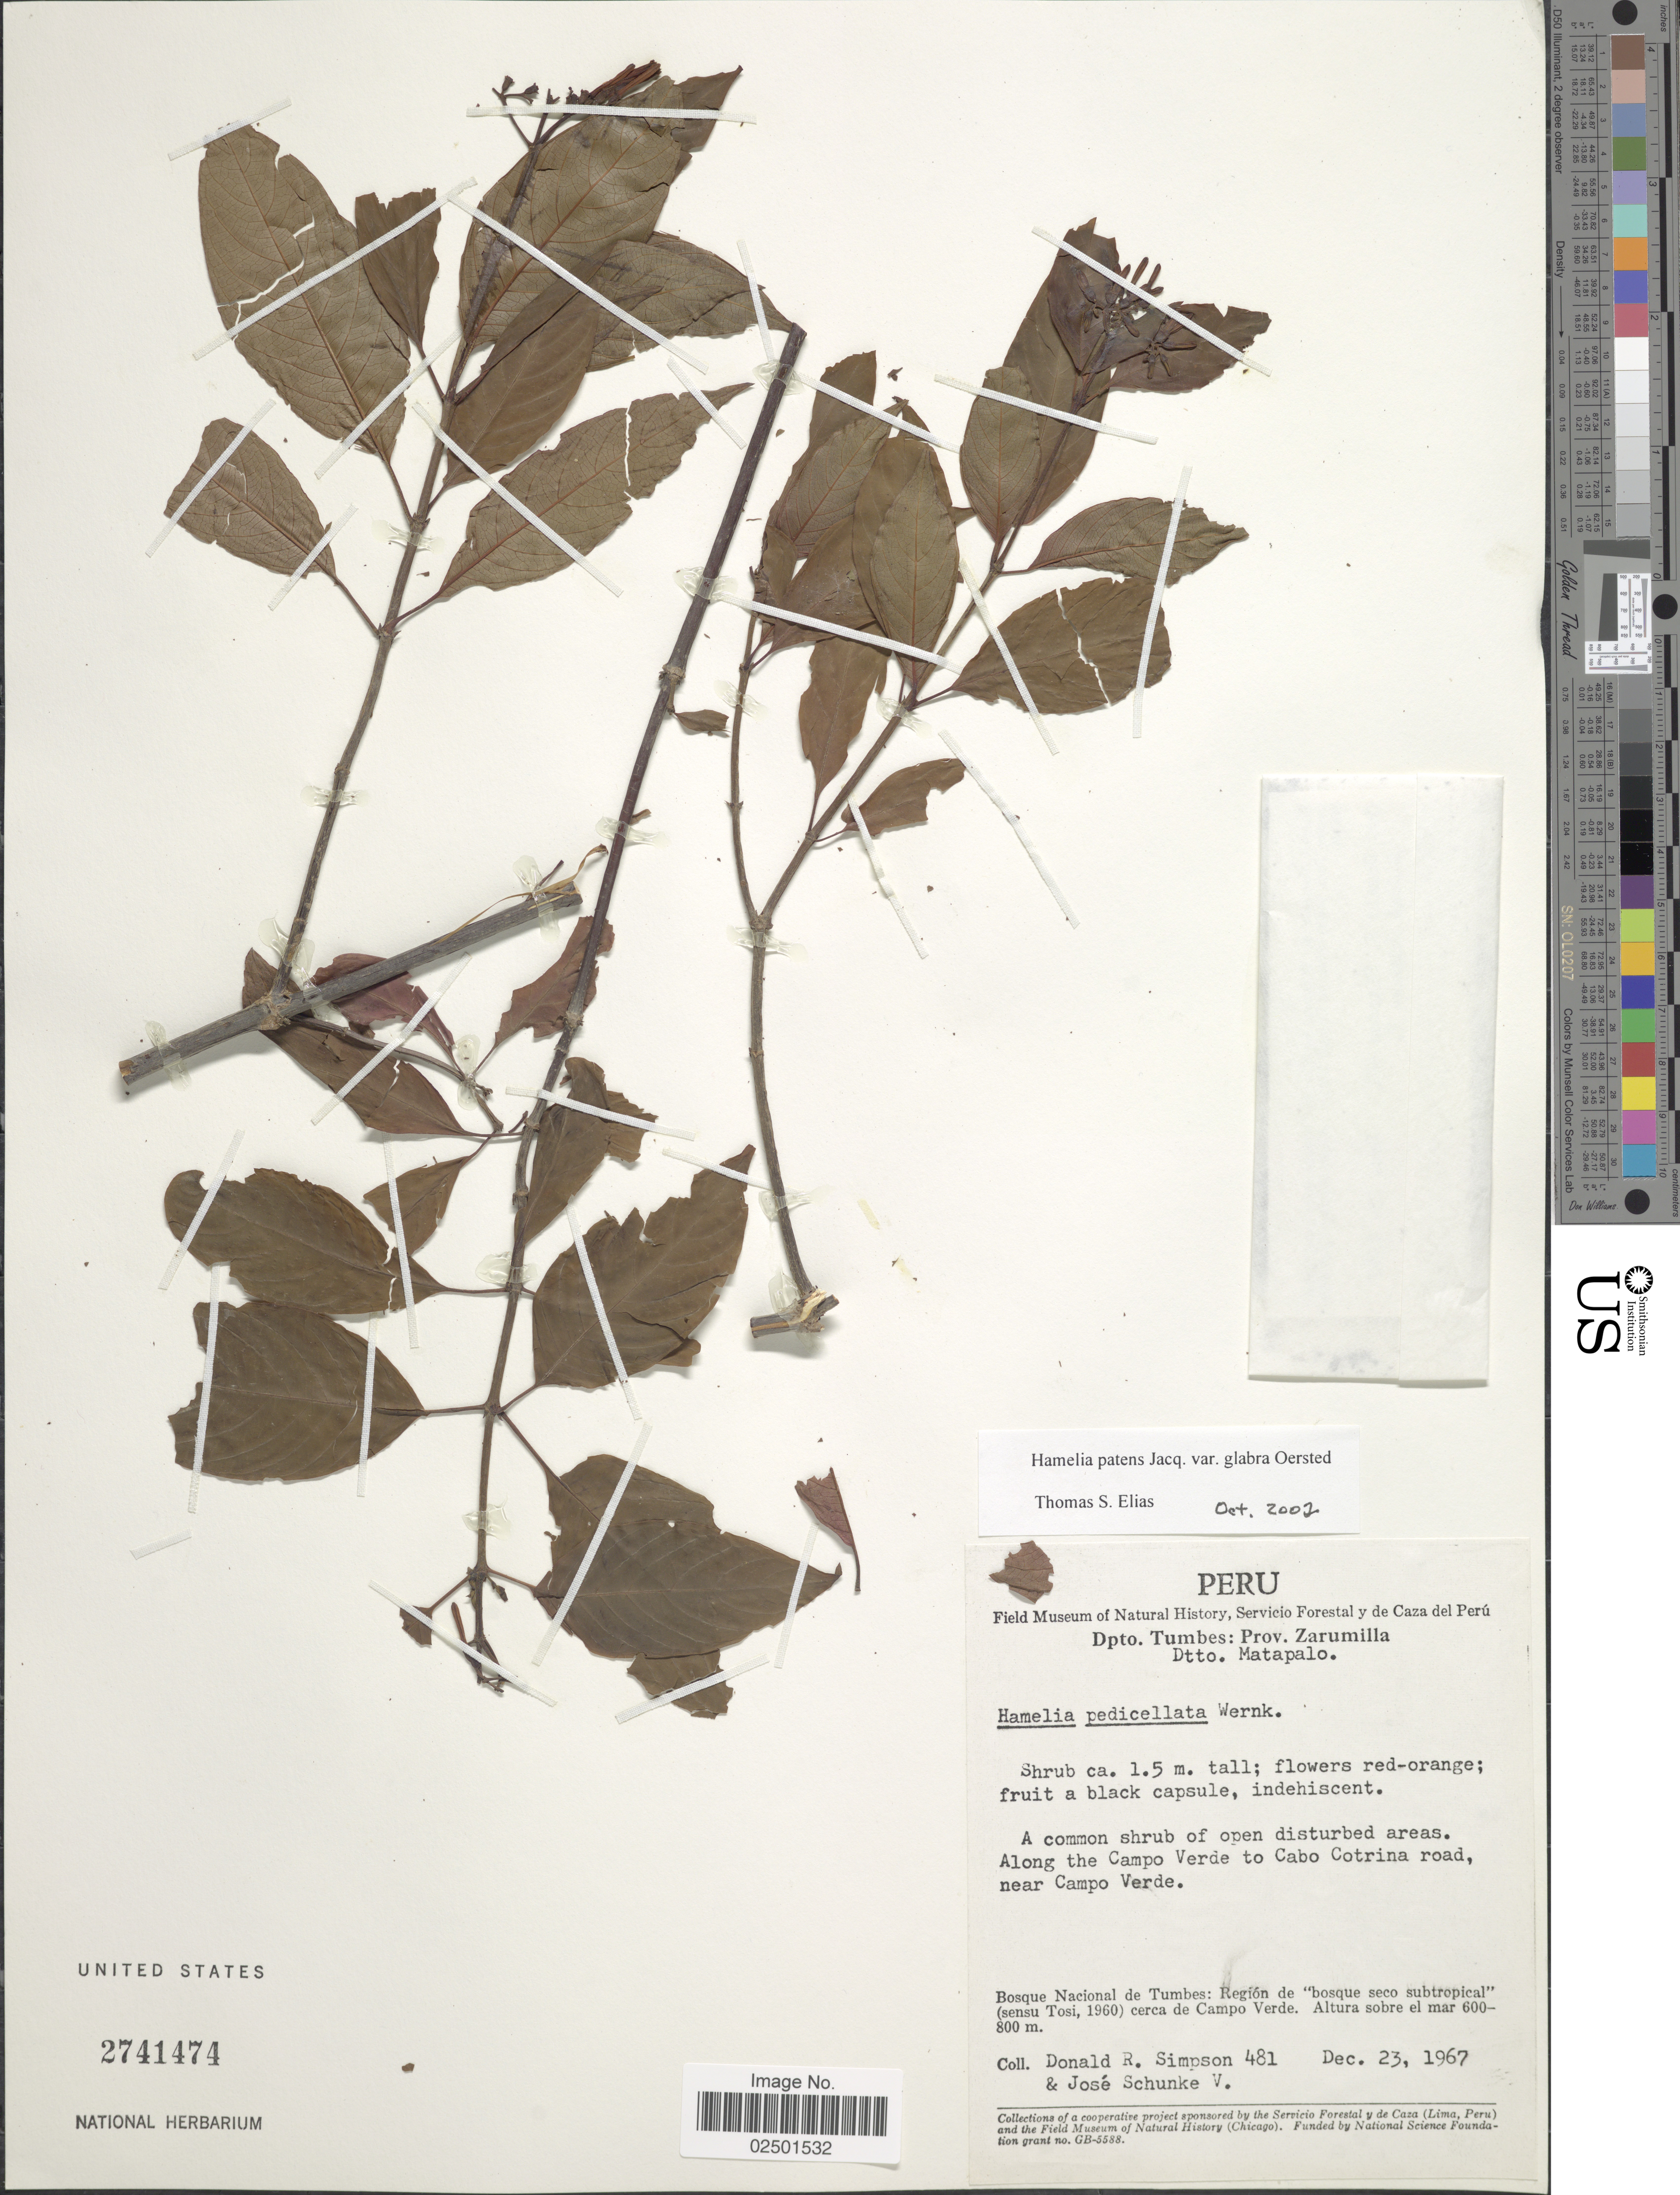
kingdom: Plantae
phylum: Tracheophyta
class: Magnoliopsida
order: Gentianales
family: Rubiaceae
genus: Hamelia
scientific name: Hamelia patens var. glabra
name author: Oerst.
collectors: D. R. Simpson & J. Schunke Vigo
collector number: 481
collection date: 1967-12-23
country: Peru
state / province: Tumbes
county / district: Zarumilla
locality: Dpto. Tumbes: Prov. Zarumilla. Dtto. Matapalo. Along the Camp Verde to Cabo Cotrina road, near Campo Verde. Bosque Nacional de Tumbes: Region de "bosque seco subtropical"cerca de campo Verde.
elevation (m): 600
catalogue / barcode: US 2741474